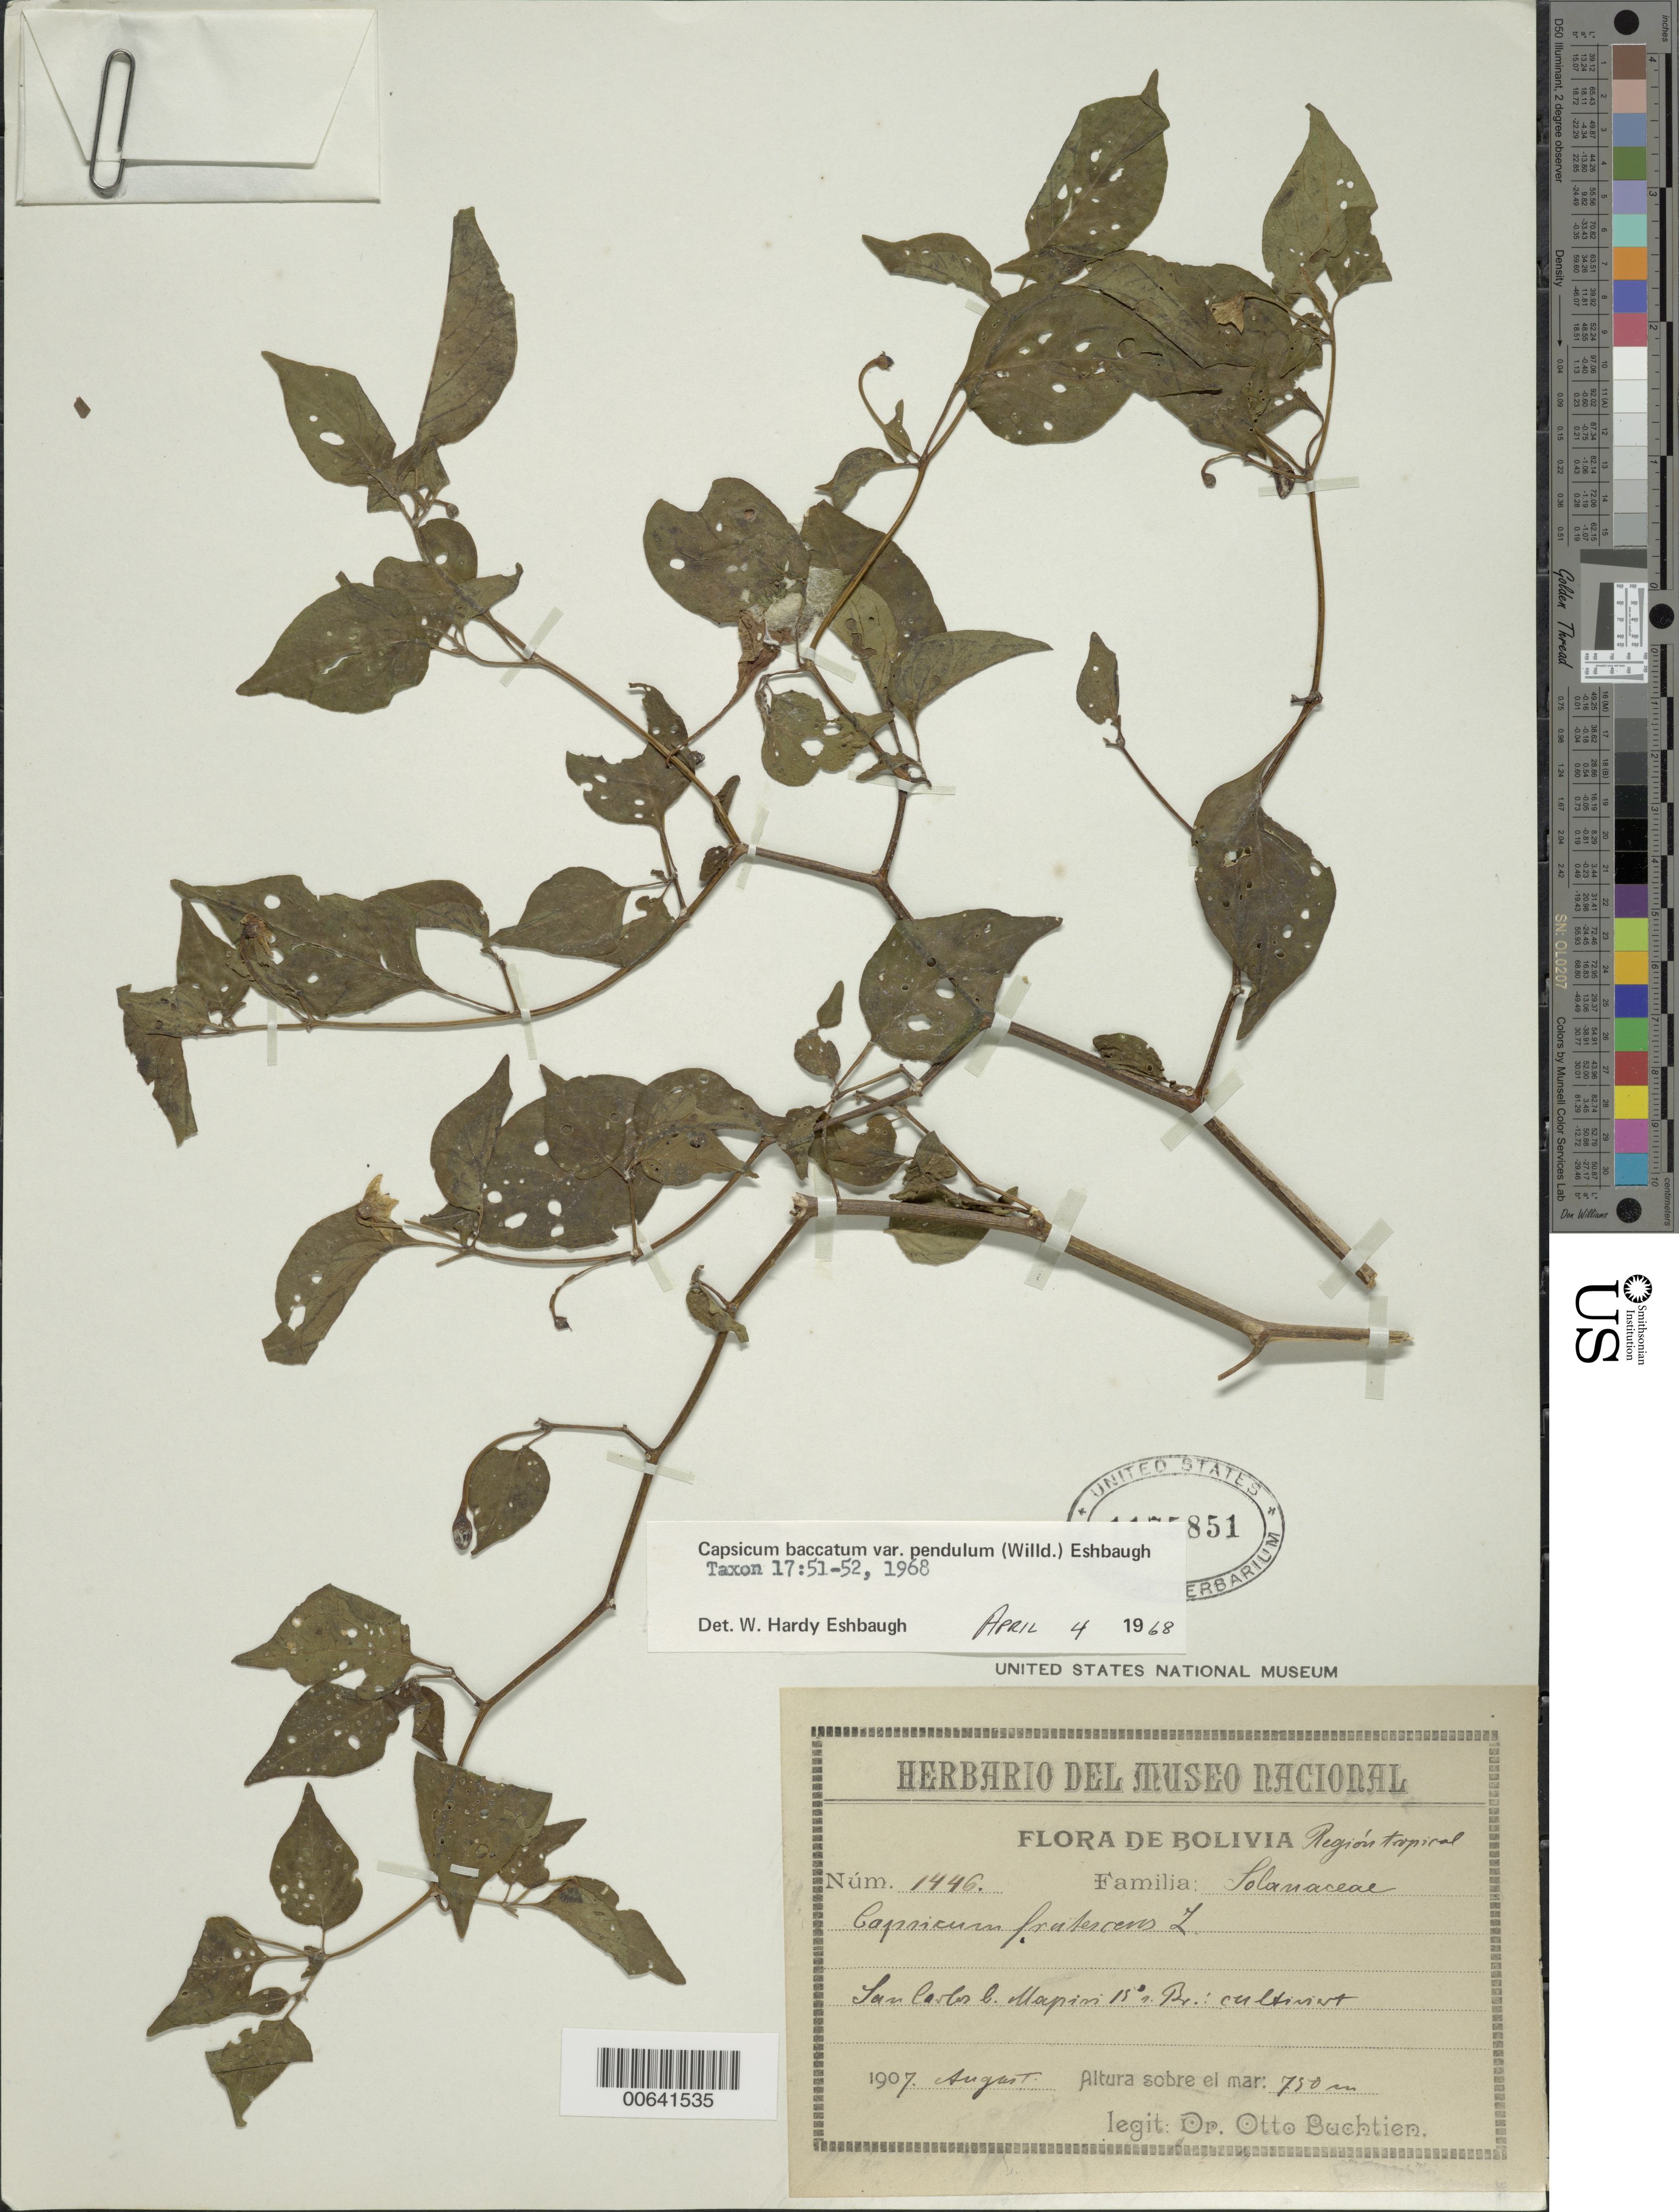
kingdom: Plantae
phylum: Tracheophyta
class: Magnoliopsida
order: Solanales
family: Solanaceae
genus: Capsicum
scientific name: Capsicum baccatum var. pendulum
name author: L.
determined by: Eshbaugh, W. H.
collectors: O. Buchtien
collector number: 1446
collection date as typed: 01 Aug 1907 or 08 Jan 1907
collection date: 1907-01-08 or 1907-08-01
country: Bolivia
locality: Bolivia, San Carlos de Mapiri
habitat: Región tropical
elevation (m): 750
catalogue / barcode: US 1175851